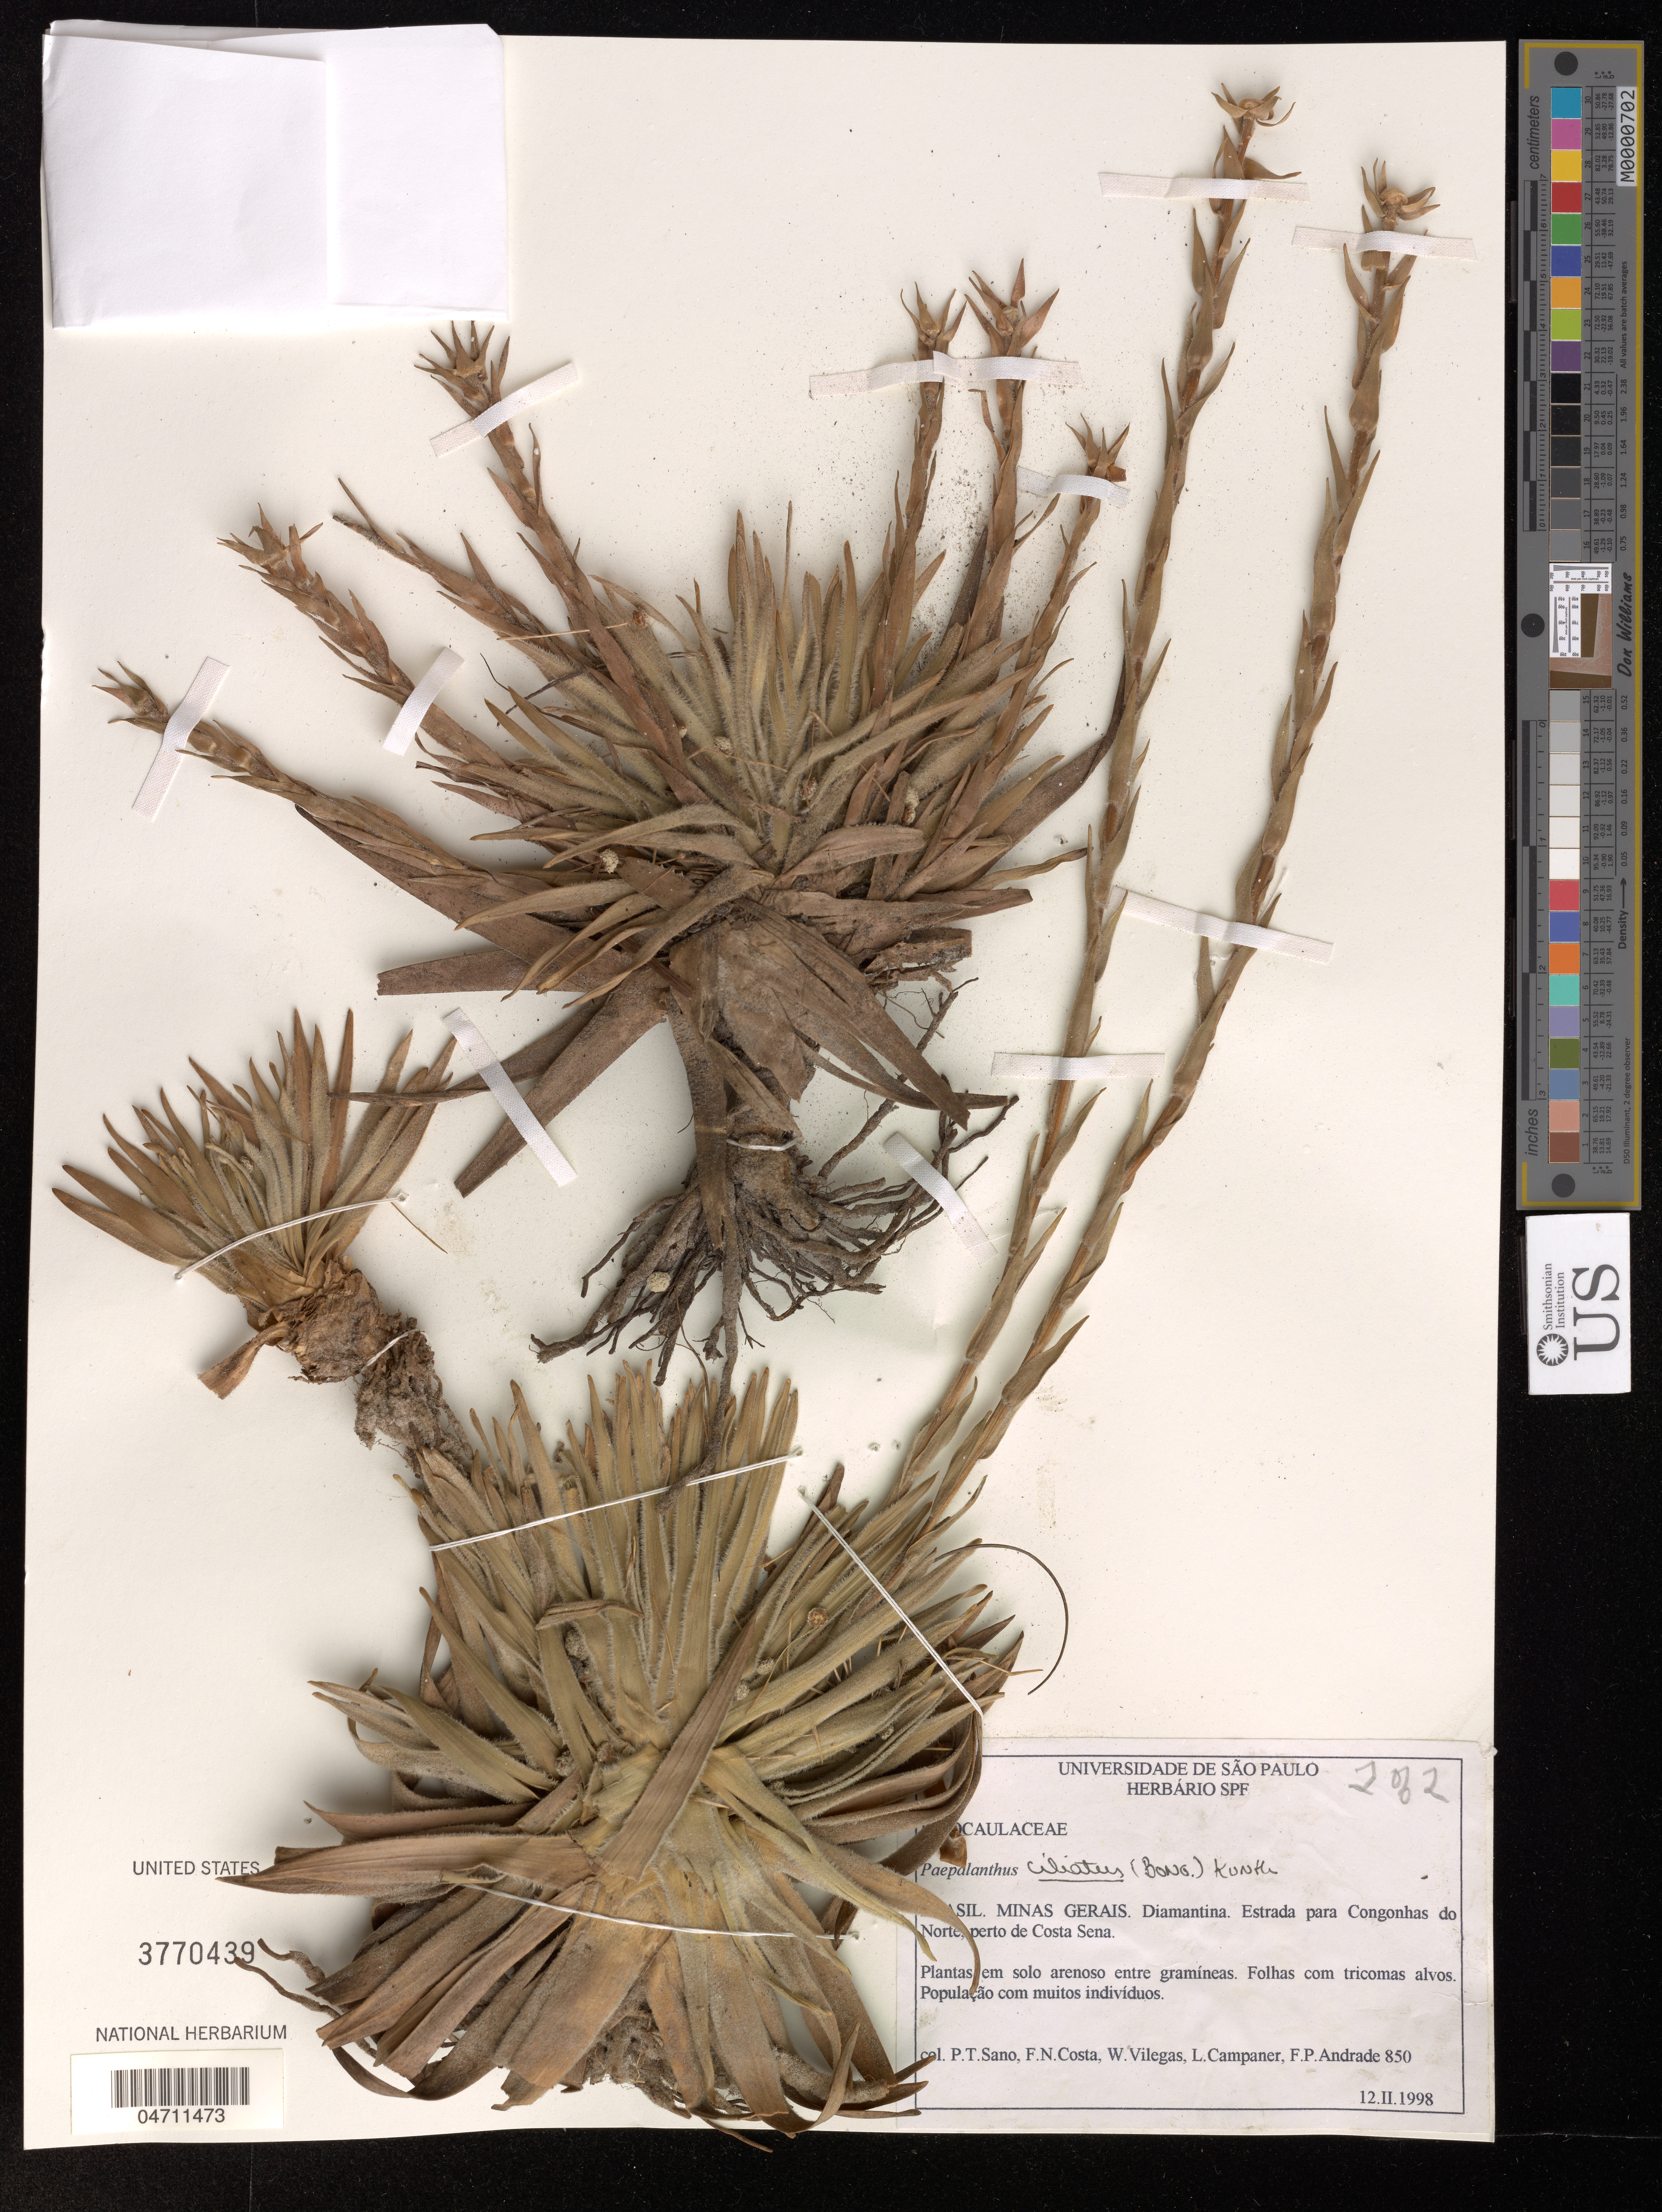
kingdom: Plantae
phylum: Tracheophyta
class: Liliopsida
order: Poales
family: Eriocaulaceae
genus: Paepalanthus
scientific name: Paepalanthus ciliatus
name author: (Bong.) Körn.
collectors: P. T. Sano, F. Costa & W. Vilegas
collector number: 850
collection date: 1998-02-12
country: Brazil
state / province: Minas Gerais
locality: Diamantina Estrada para Congonhas do Norte, perto de Costa Sena.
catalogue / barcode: US 3770439